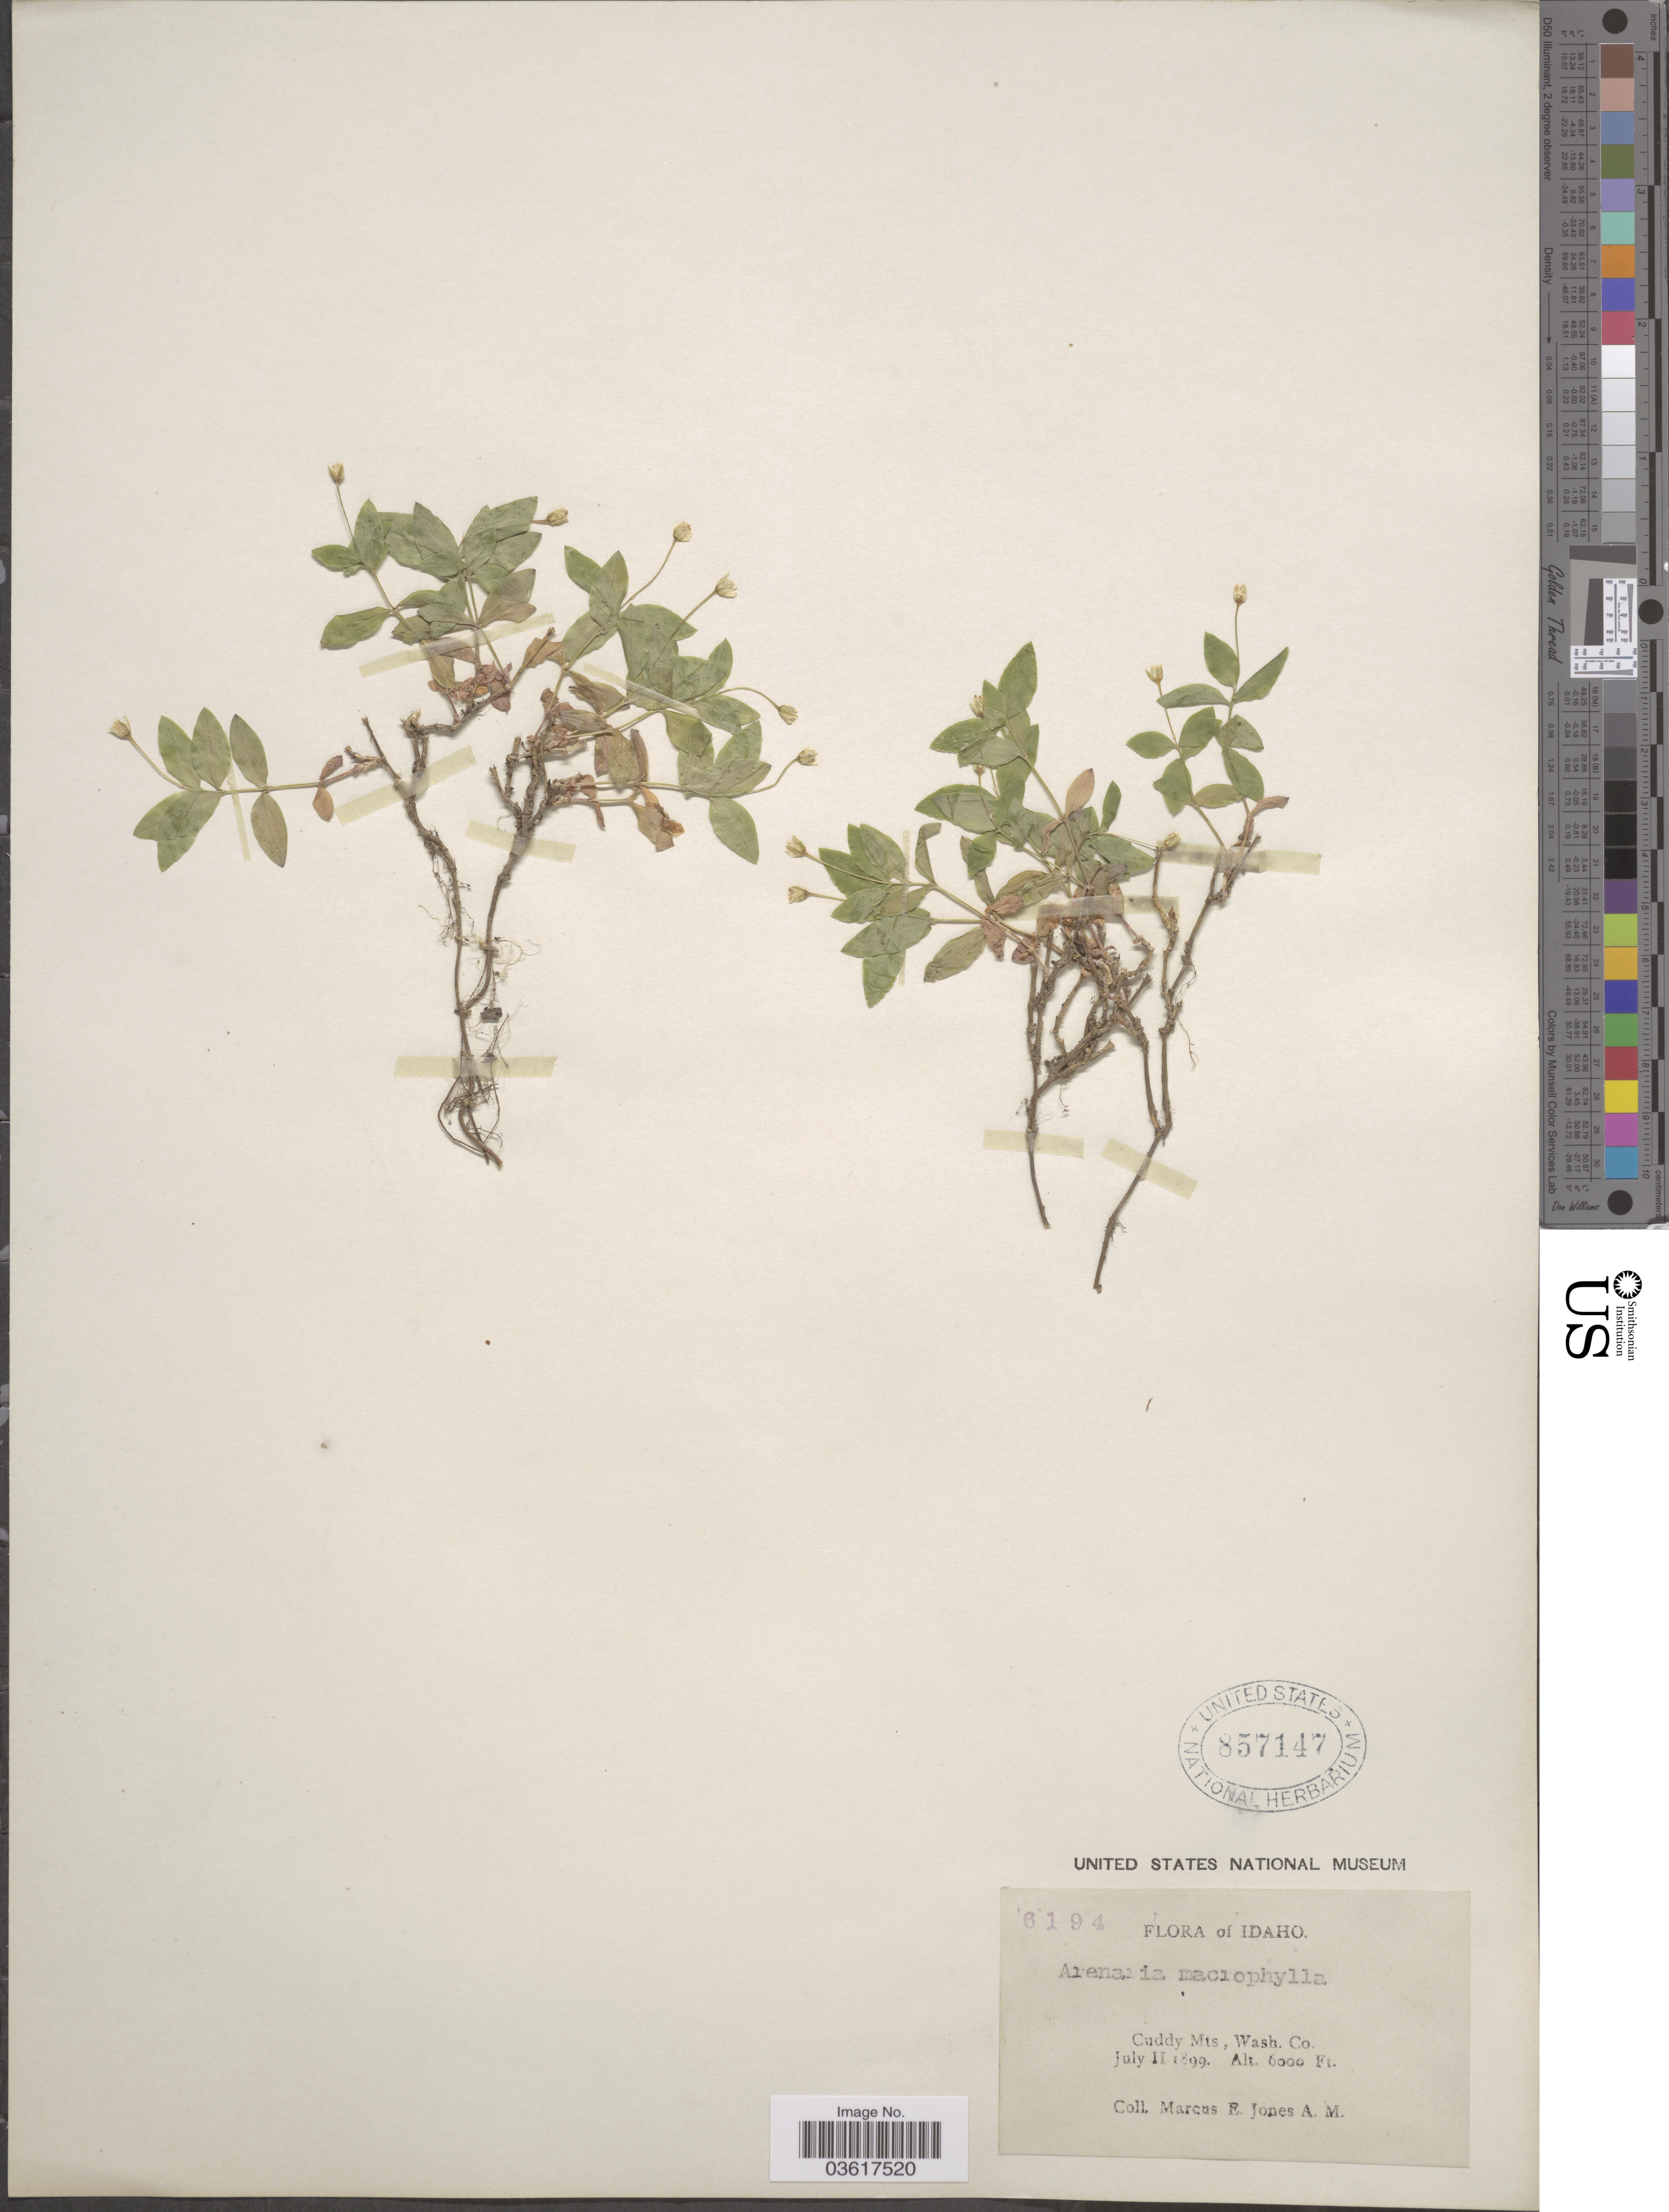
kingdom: Plantae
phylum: Tracheophyta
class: Magnoliopsida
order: Caryophyllales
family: Caryophyllaceae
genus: Moehringia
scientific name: Moehringia macrophylla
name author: (Hook.) Fenzl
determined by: Strong, Mark T., (BOT), Smithsonian Institution - National Museum of Natural History (UNITED STATES)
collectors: M. E. Jones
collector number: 6194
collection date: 1899-07-11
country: United States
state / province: Idaho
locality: Cuddy Mts, Wash. Co.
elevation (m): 1829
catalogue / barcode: US 857147